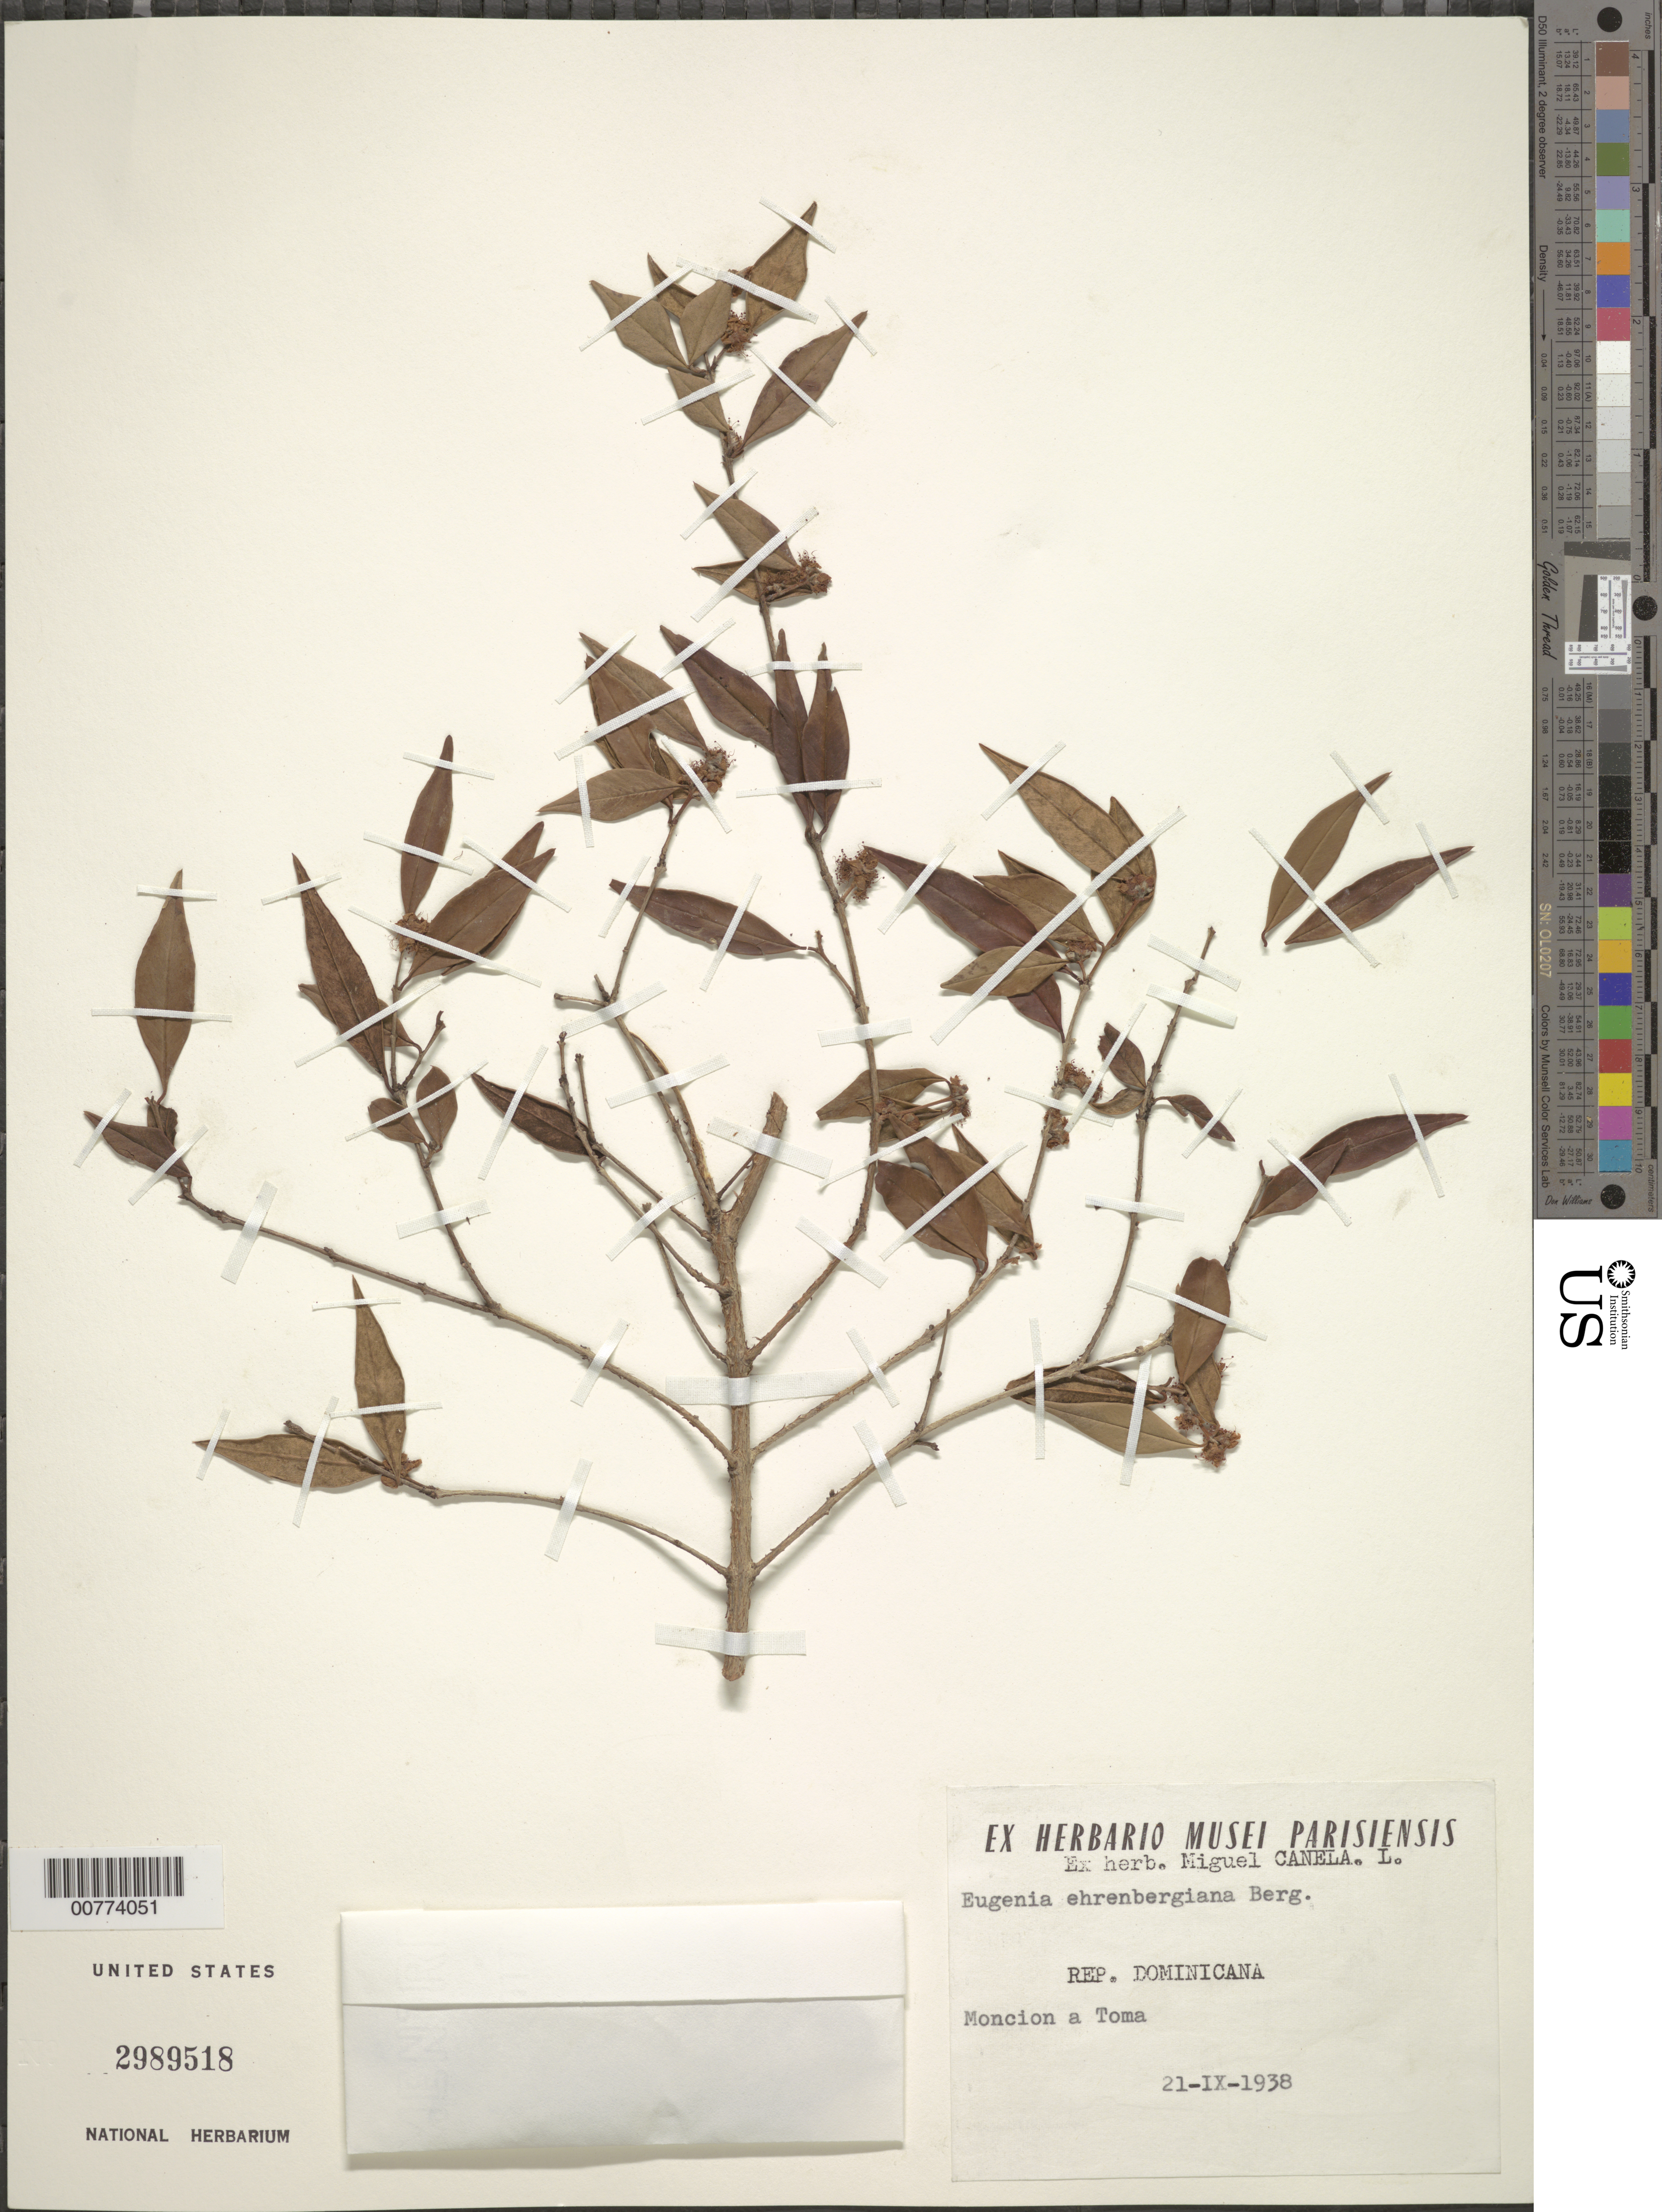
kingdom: Plantae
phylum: Tracheophyta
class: Magnoliopsida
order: Myrtales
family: Myrtaceae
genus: Eugenia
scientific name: Eugenia ehrenbergiana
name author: O. Berg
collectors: M. Canela Lazaro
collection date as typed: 21 Sep 1938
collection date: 1938-09-21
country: Dominican Republic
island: Hispaniola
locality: Monción to Toma.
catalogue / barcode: US 2989518